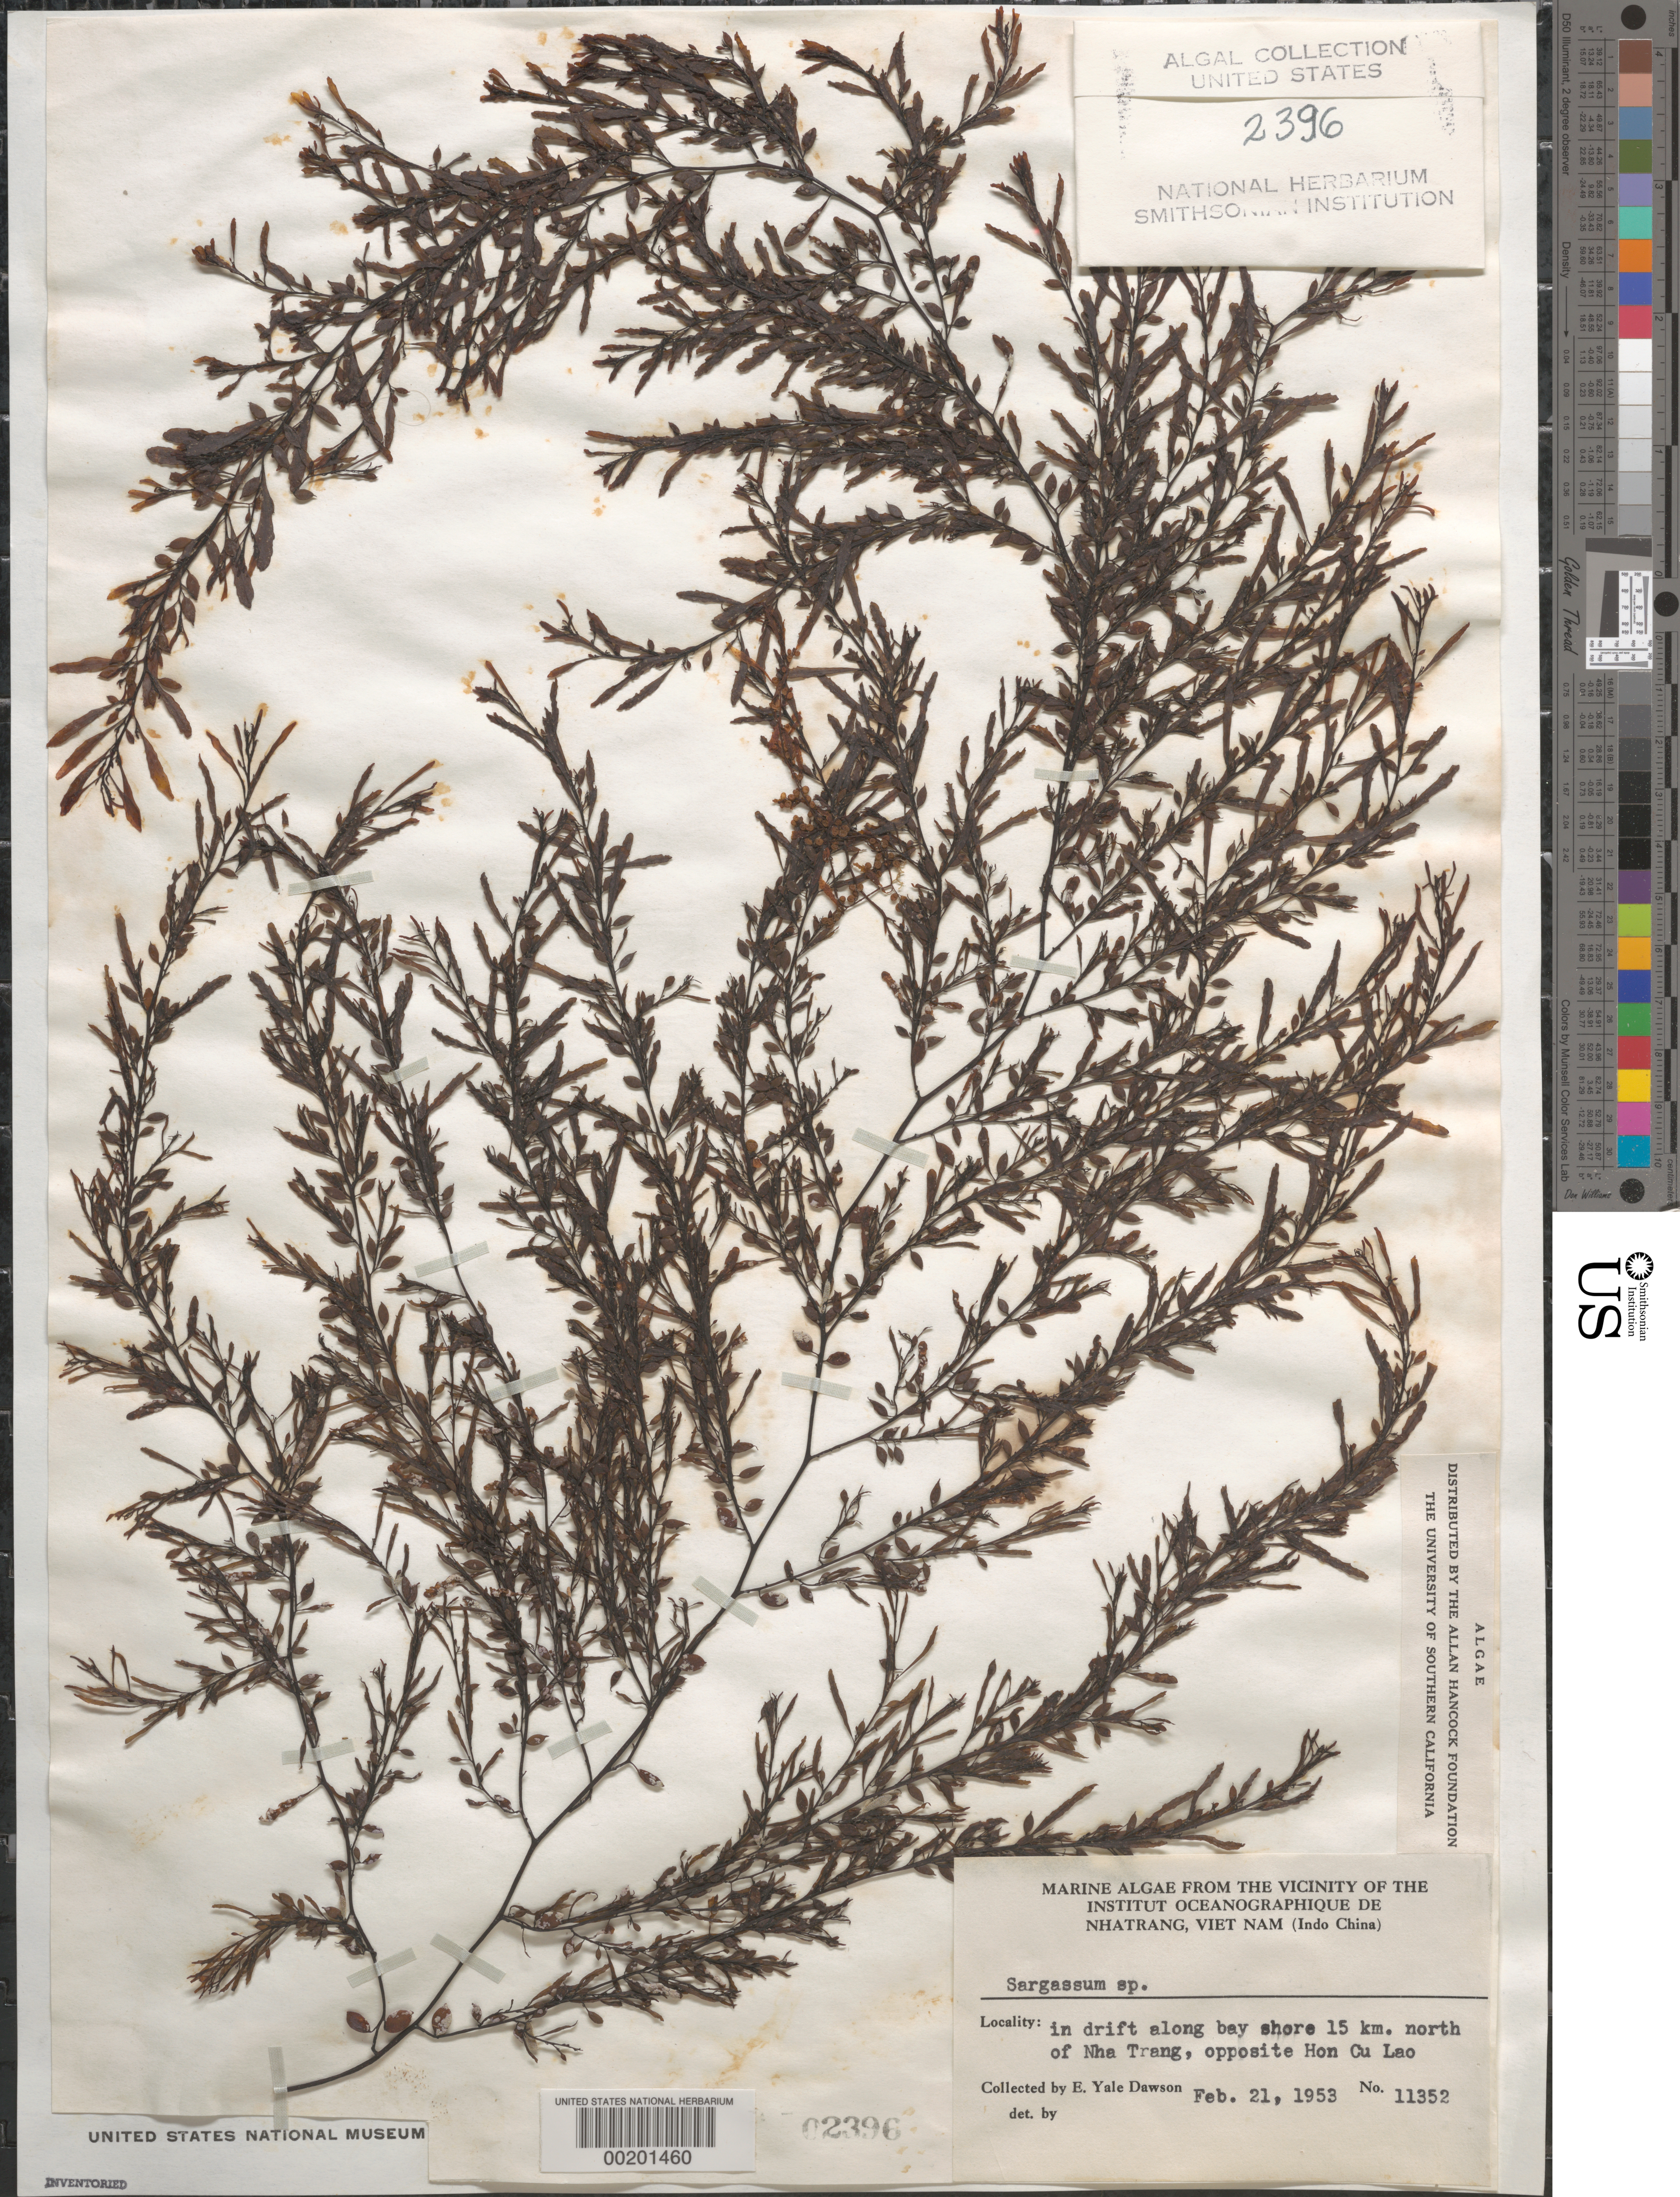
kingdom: Chromista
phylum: Ochrophyta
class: Phaeophyceae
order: Fucales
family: Sargassaceae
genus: Sargassum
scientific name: Sargassum sp.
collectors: E. Y. Dawson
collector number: EYD 11352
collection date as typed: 21 Feb 1953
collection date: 1953-02-21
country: Vietnam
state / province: Phu Khanh Province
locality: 15 km north of Nhatrang, opposite Hon Cu Lao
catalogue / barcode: US 2396